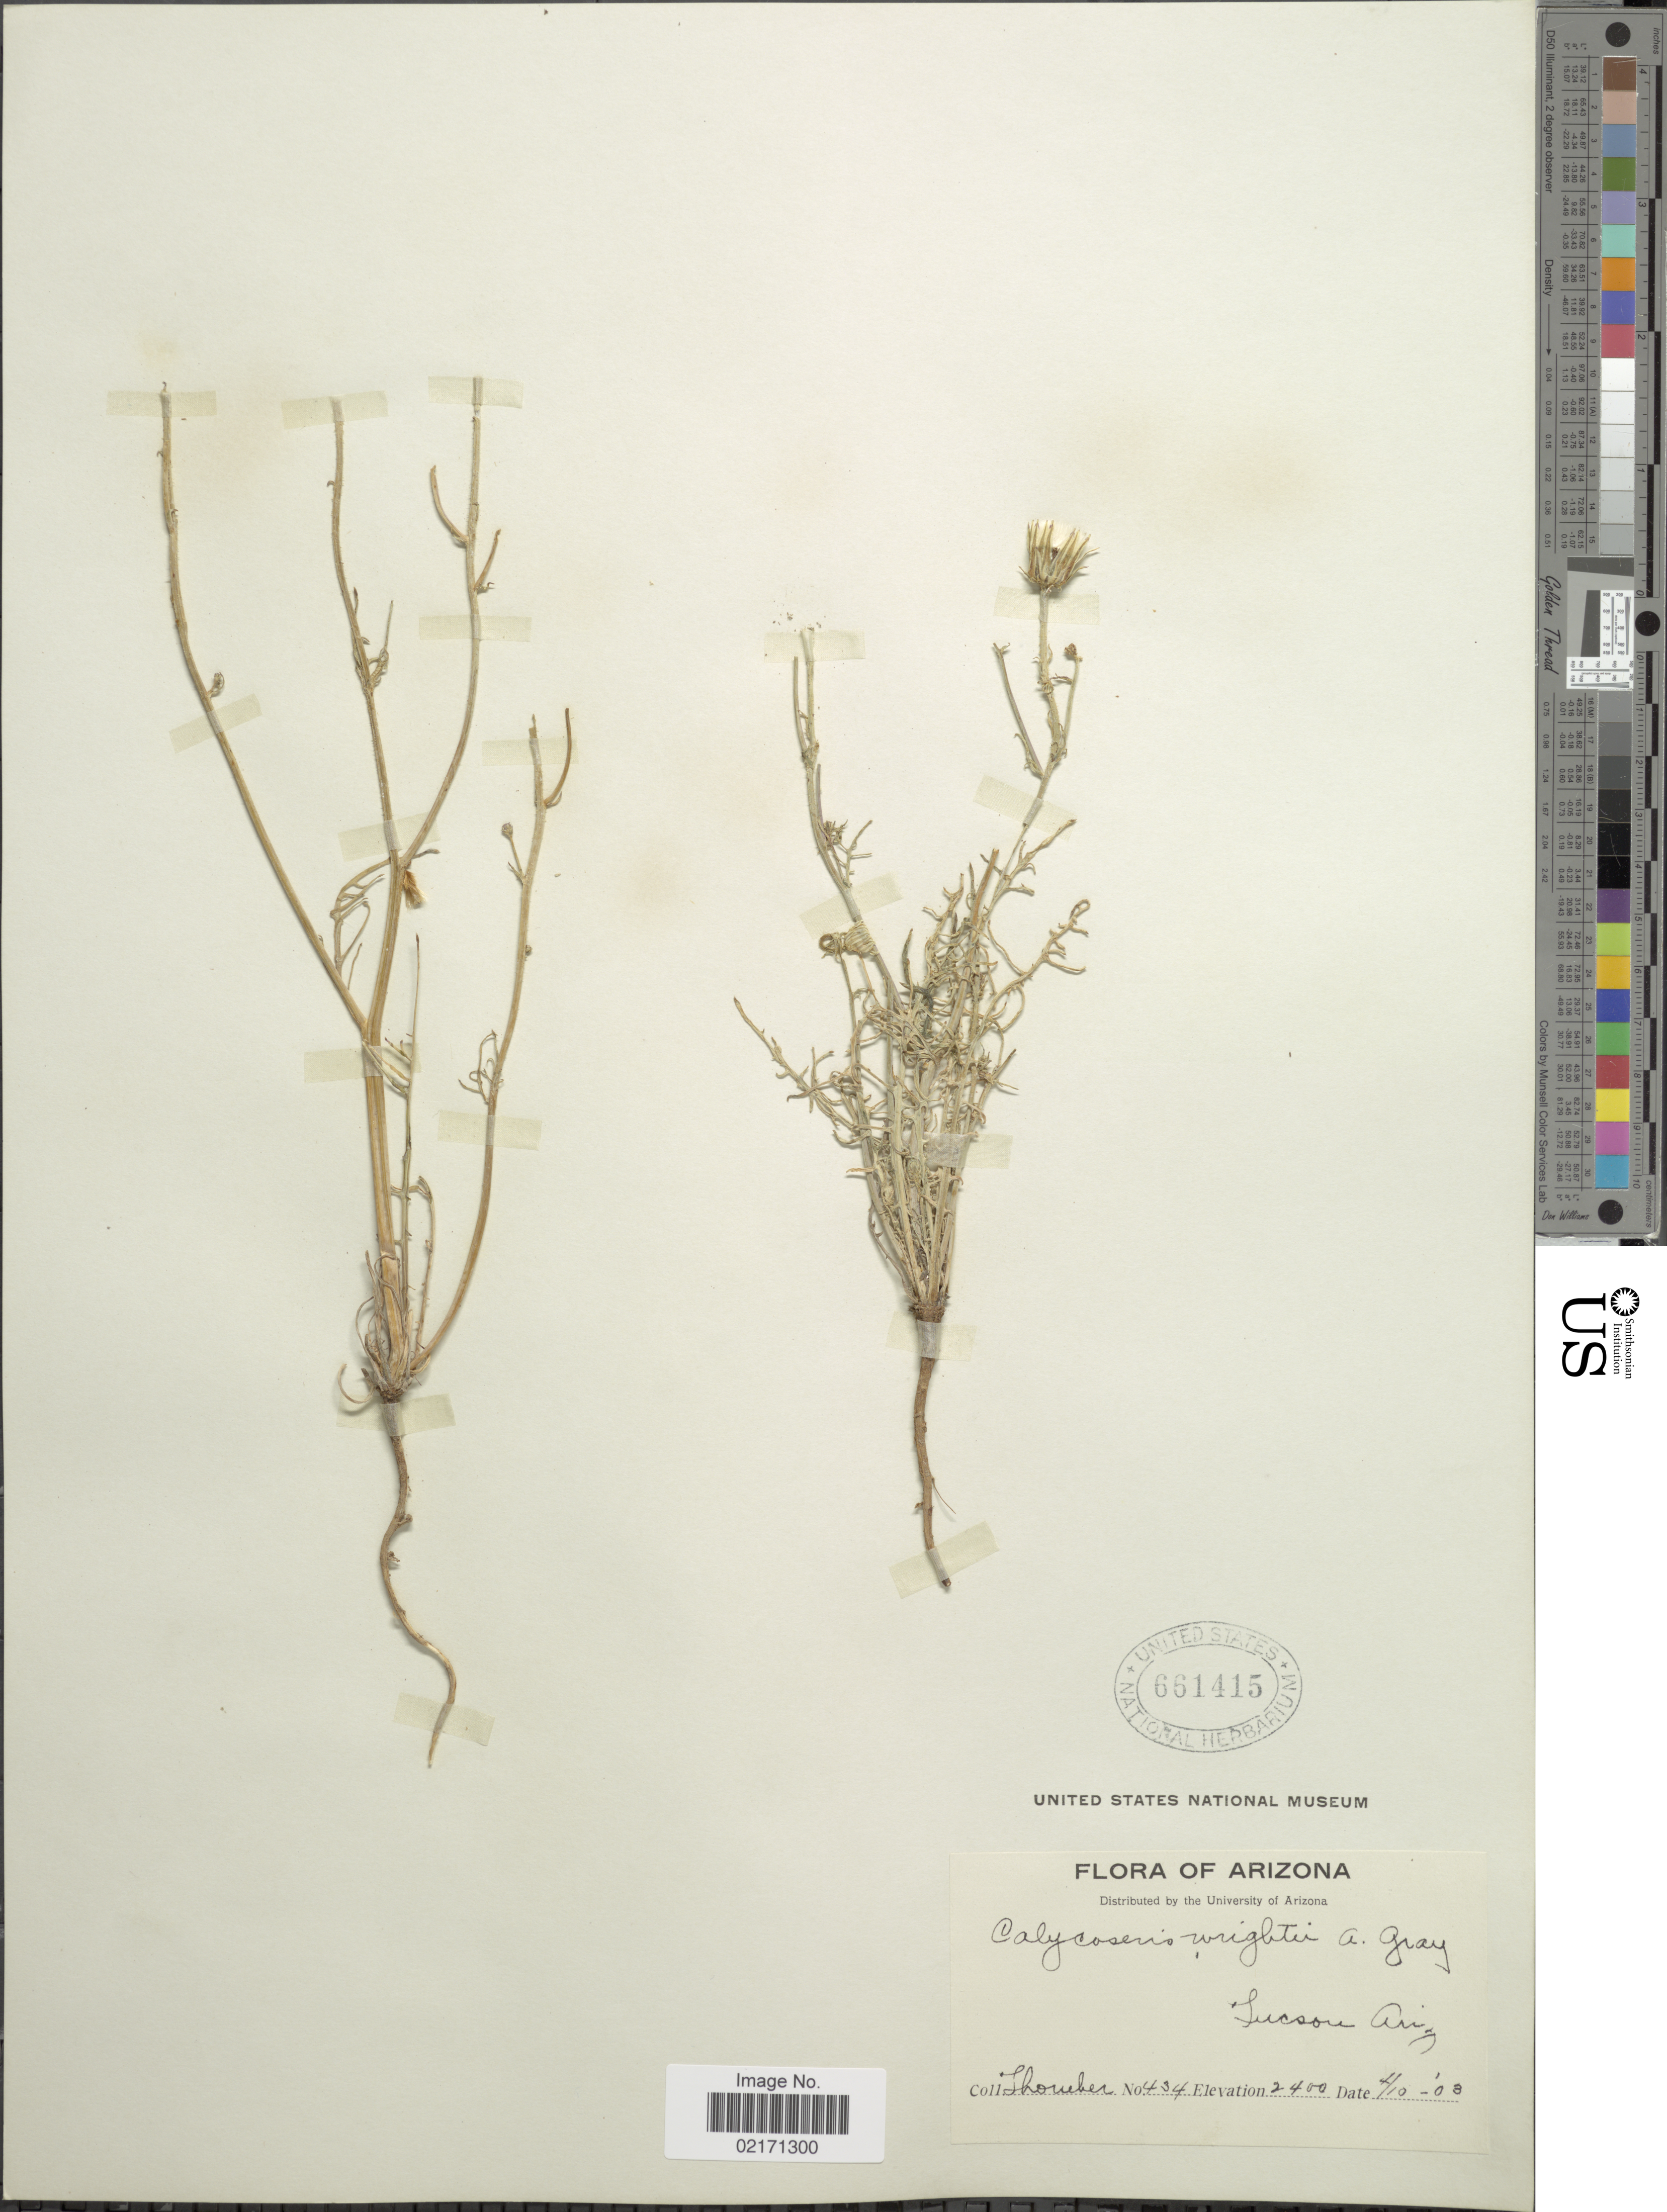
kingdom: Plantae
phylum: Tracheophyta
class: Magnoliopsida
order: Asterales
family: Asteraceae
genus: Calycoseris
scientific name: Calycoseris wrightii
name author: A. Gray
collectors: J. Thornber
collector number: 434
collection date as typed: Transcribed d/m/y: 4/10/08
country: United States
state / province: Arizona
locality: Tucson.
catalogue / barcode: US 661415